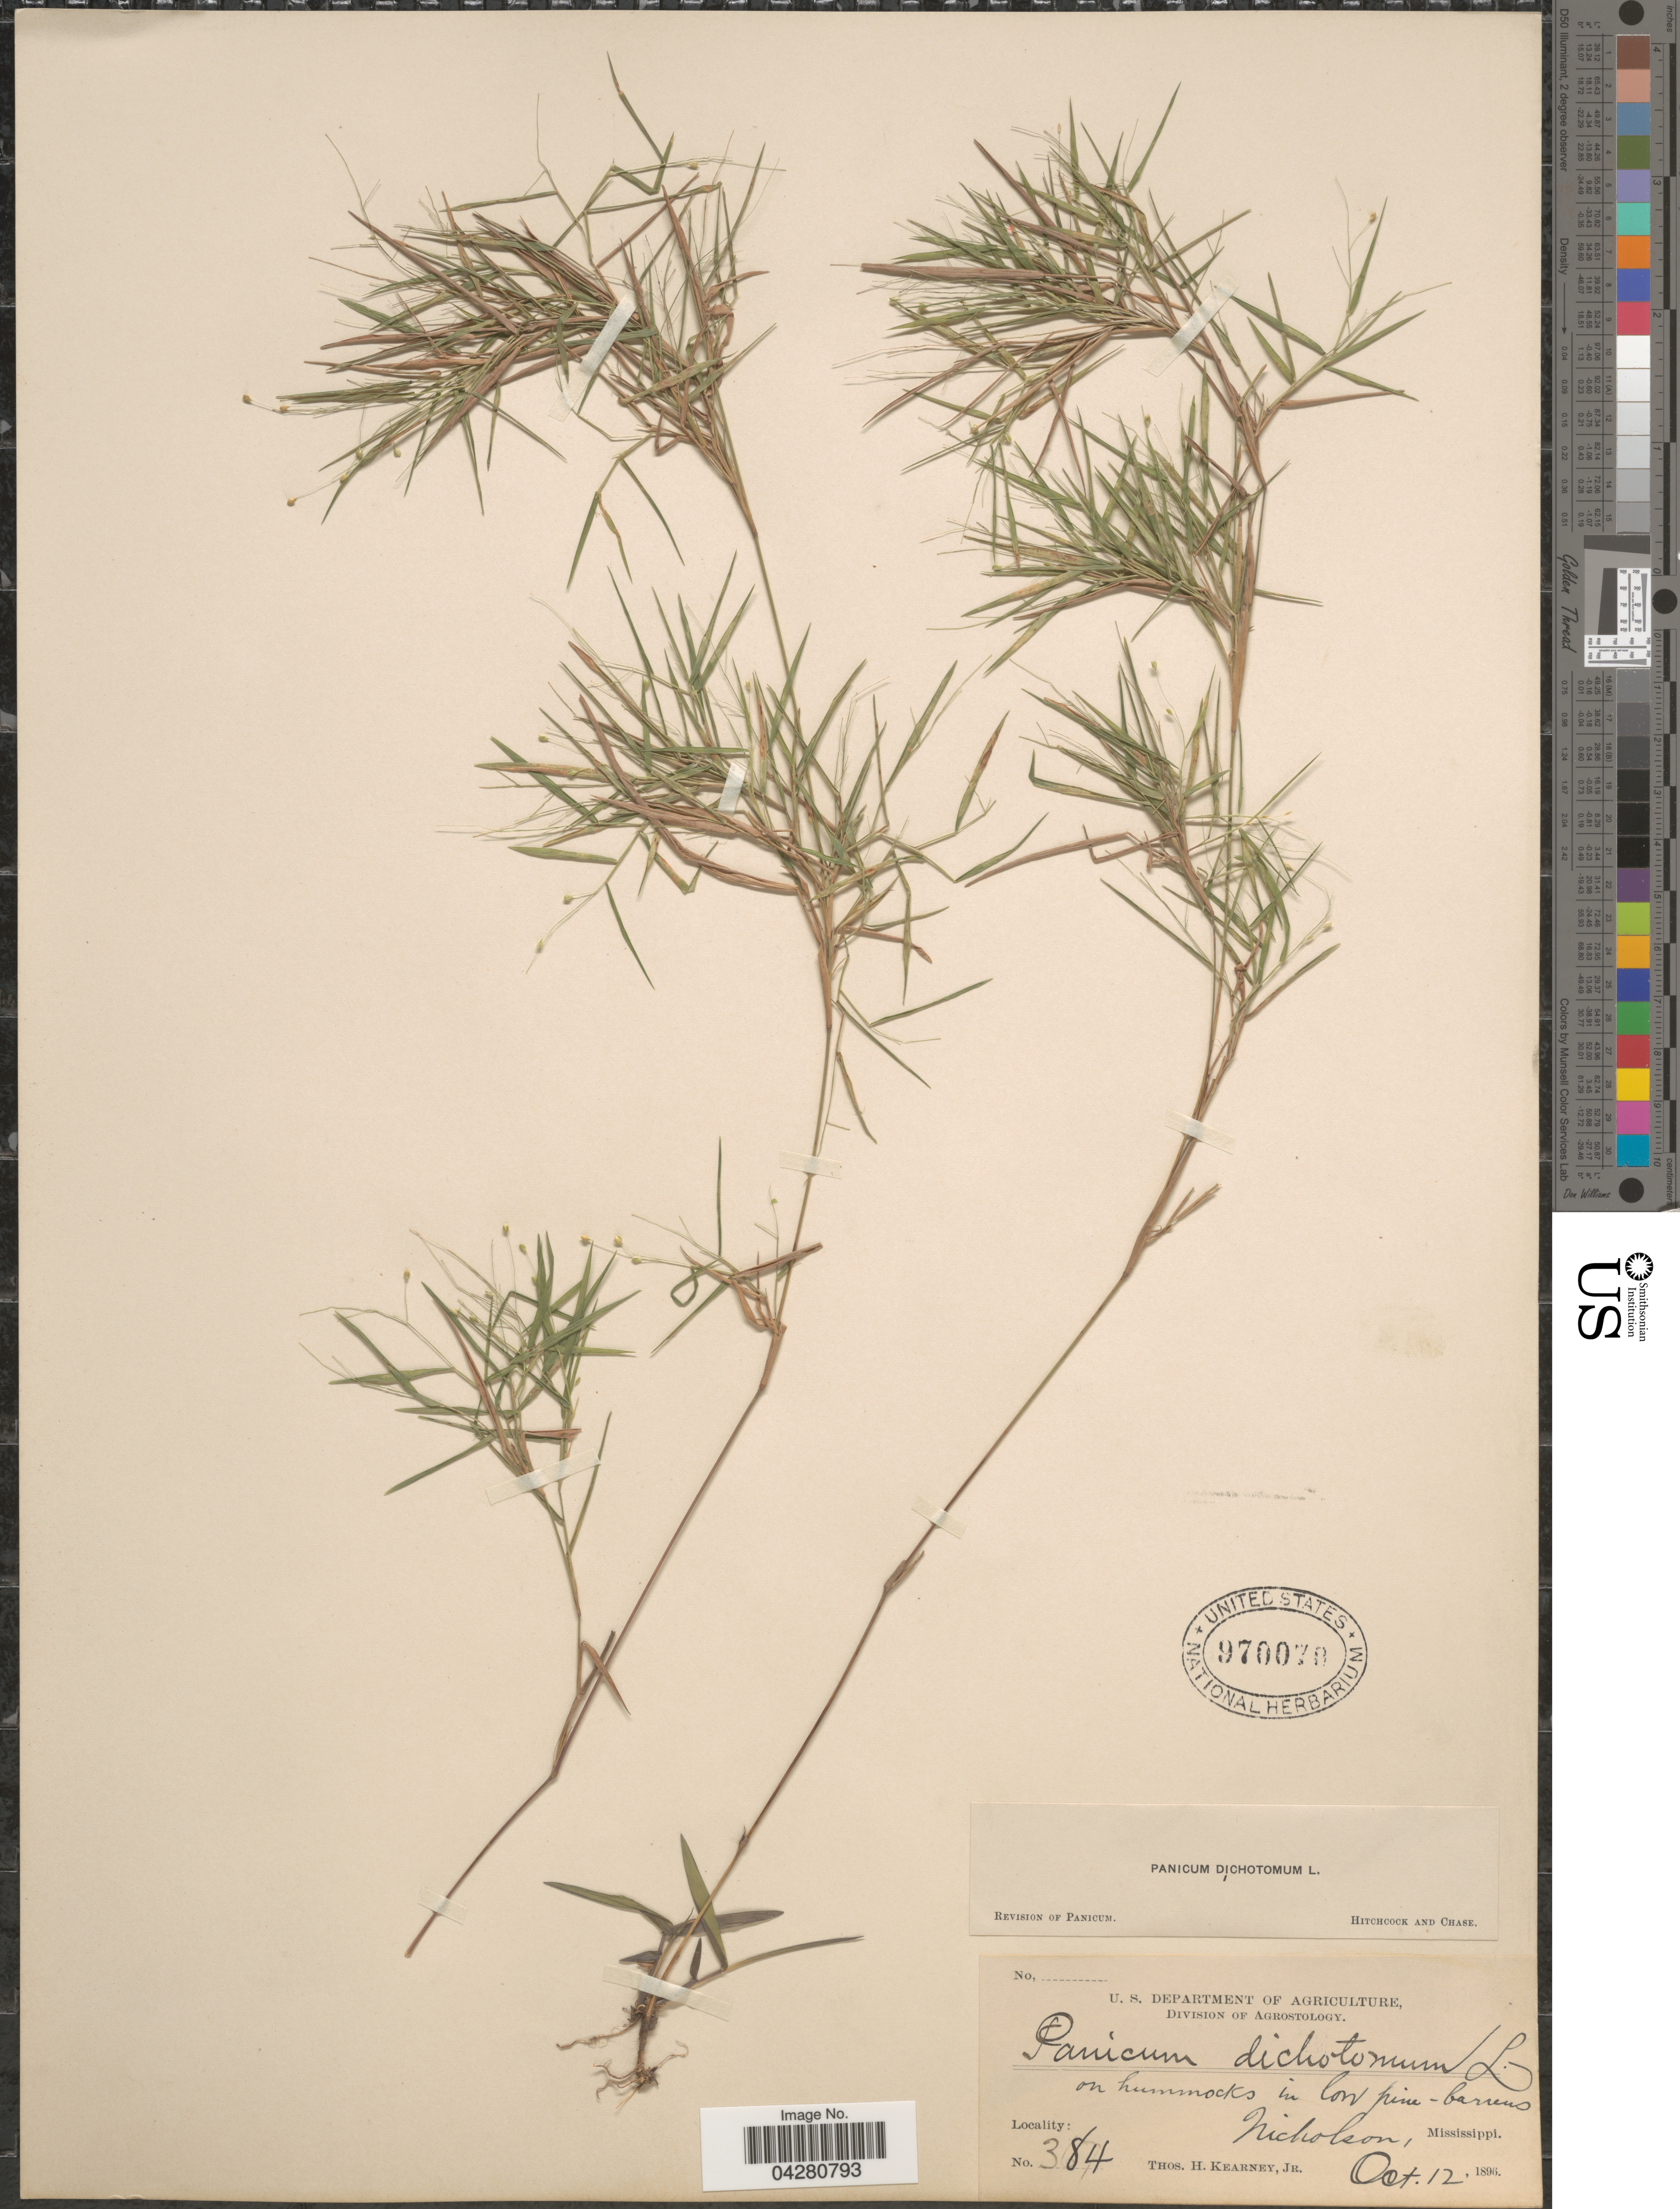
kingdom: Plantae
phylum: Tracheophyta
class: Liliopsida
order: Poales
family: Poaceae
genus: Dichanthelium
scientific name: Dichanthelium dichotomum var. dichotomum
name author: (L.) Gould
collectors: T. H. Kearney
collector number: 384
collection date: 1896-10-12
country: United States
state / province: Mississippi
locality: On hummocks in low pine-barrens. Nicholson.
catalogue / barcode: US 970078